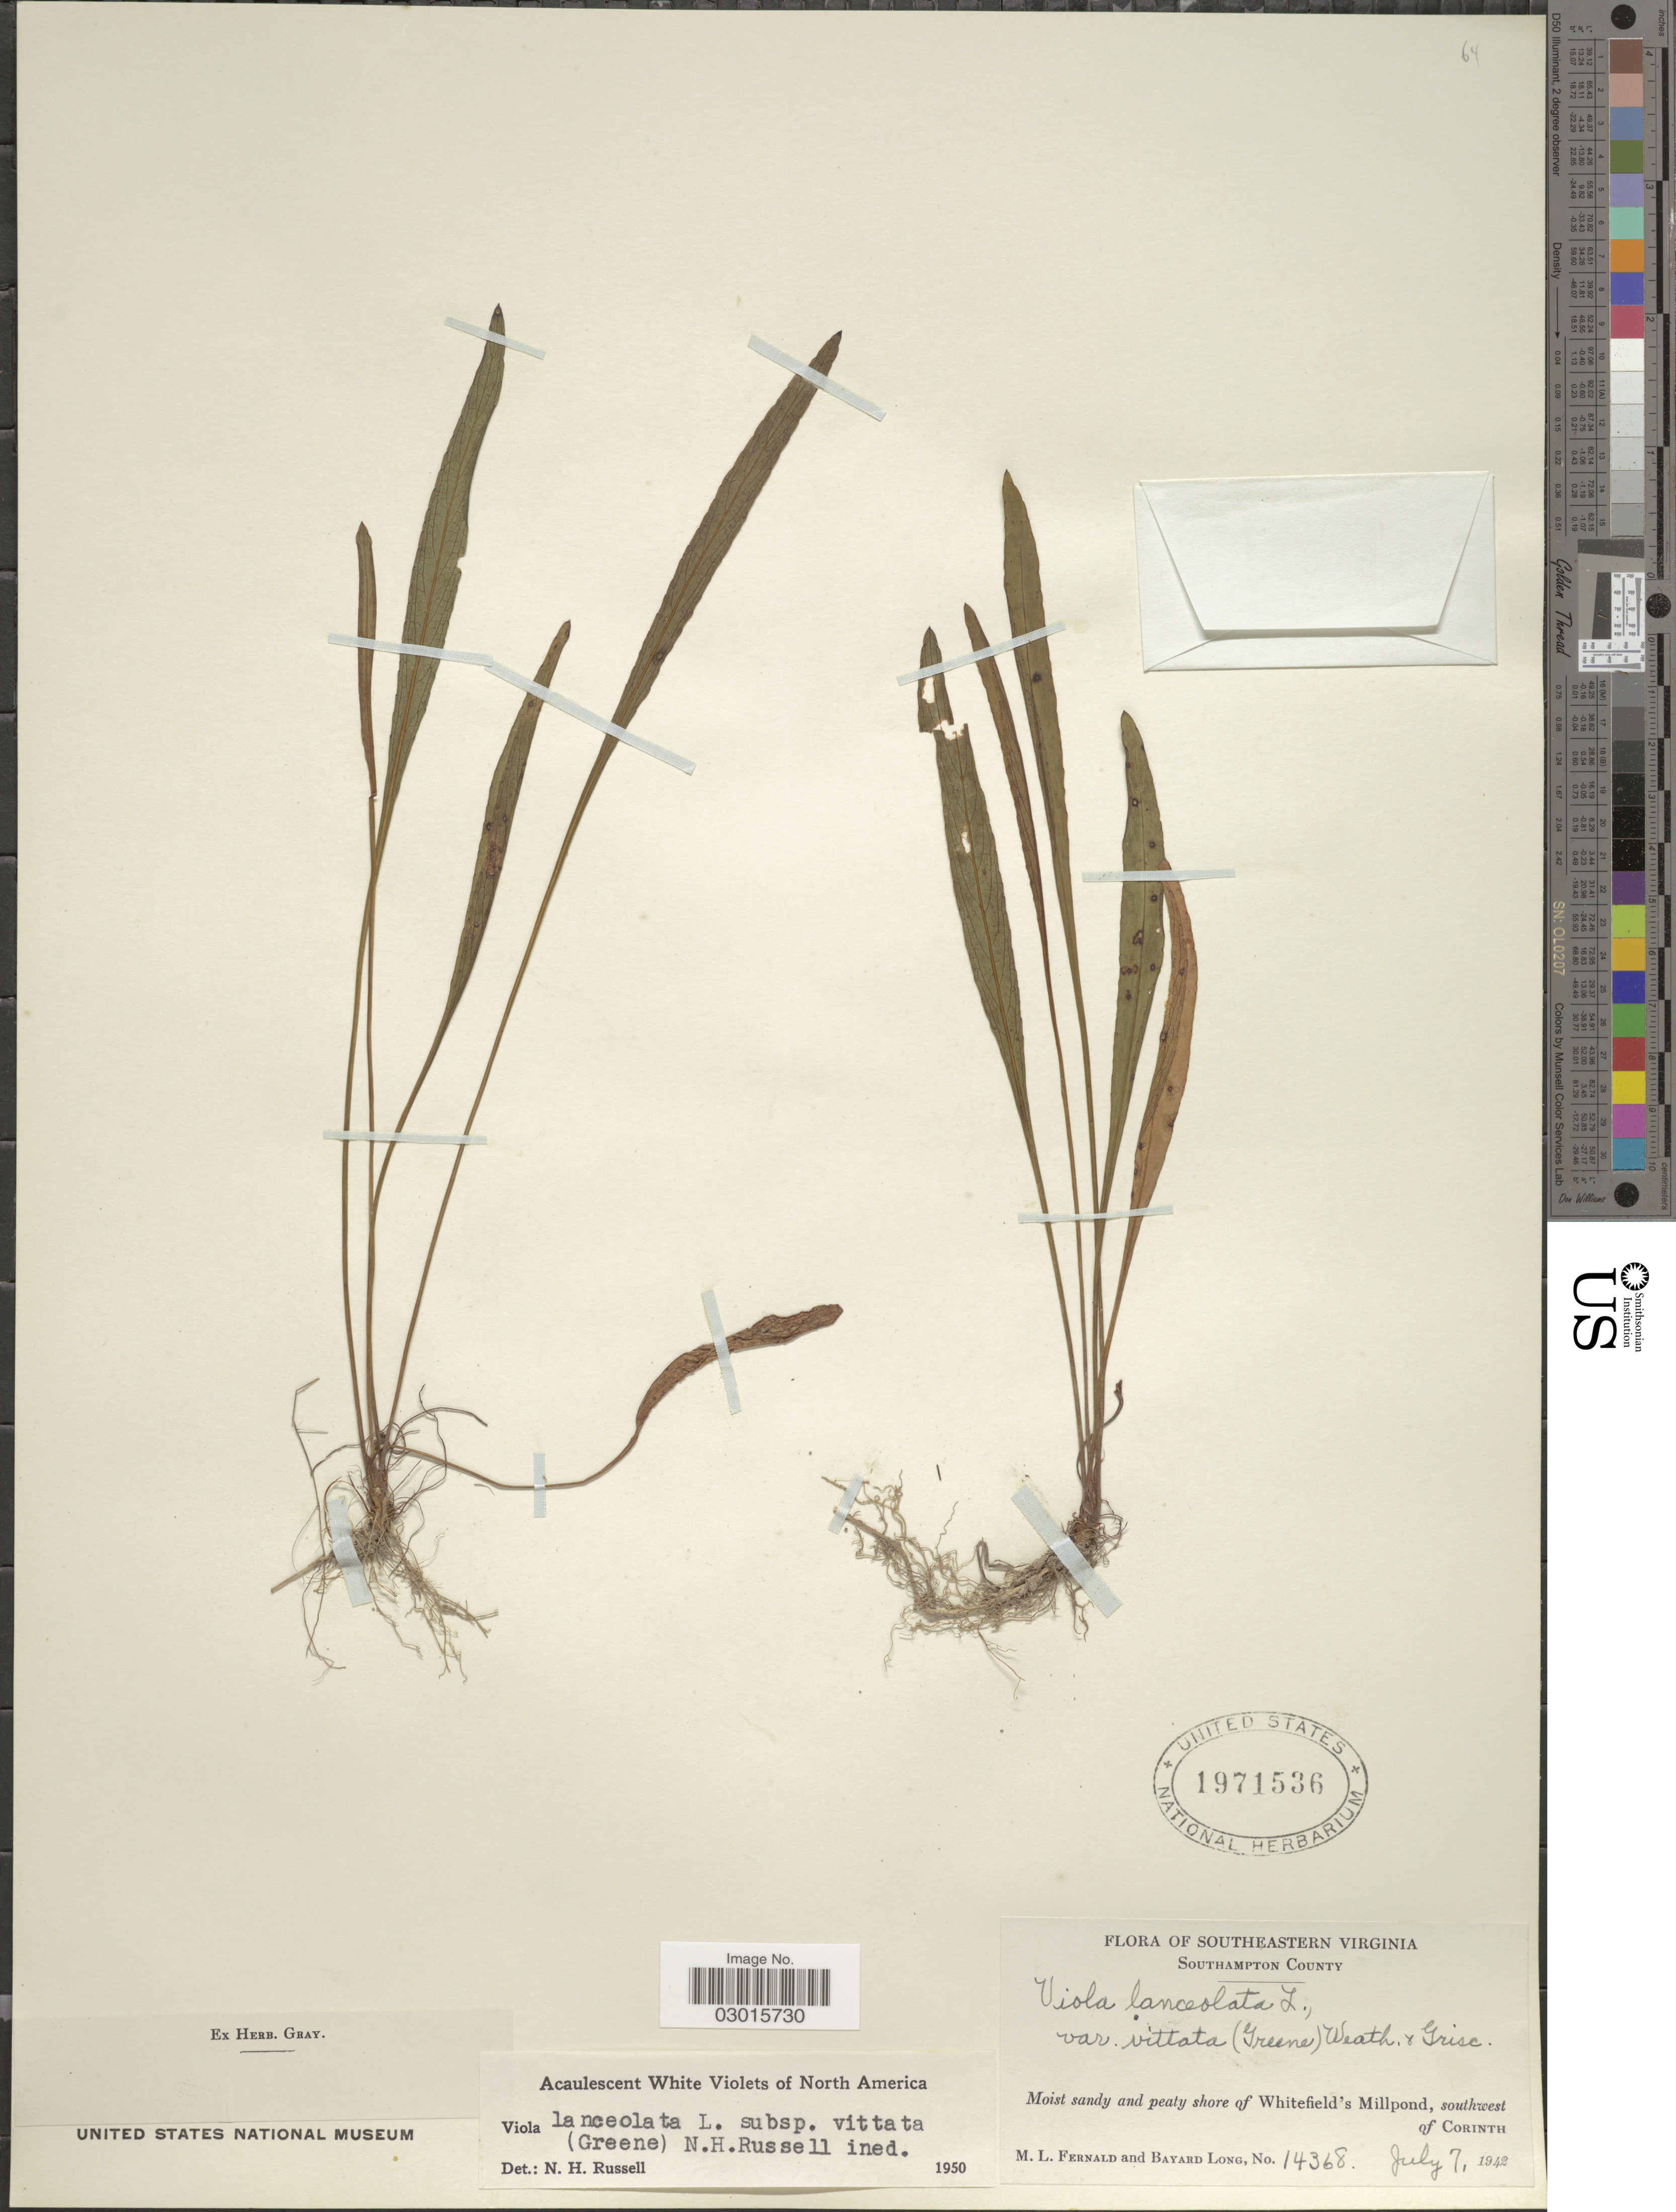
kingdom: Plantae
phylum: Tracheophyta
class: Magnoliopsida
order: Malpighiales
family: Violaceae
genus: Viola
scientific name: Viola lanceolata subsp. vittata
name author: (Greene) N. H. Russell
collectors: M. L. Fernald & B. Long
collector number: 14368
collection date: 1942-07-07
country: United States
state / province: Virginia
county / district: Southampton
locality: Southeastern Virginia. Southampton County. Shore of Whitefield's Millpond, southwest of Corinth.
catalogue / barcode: US 1971536